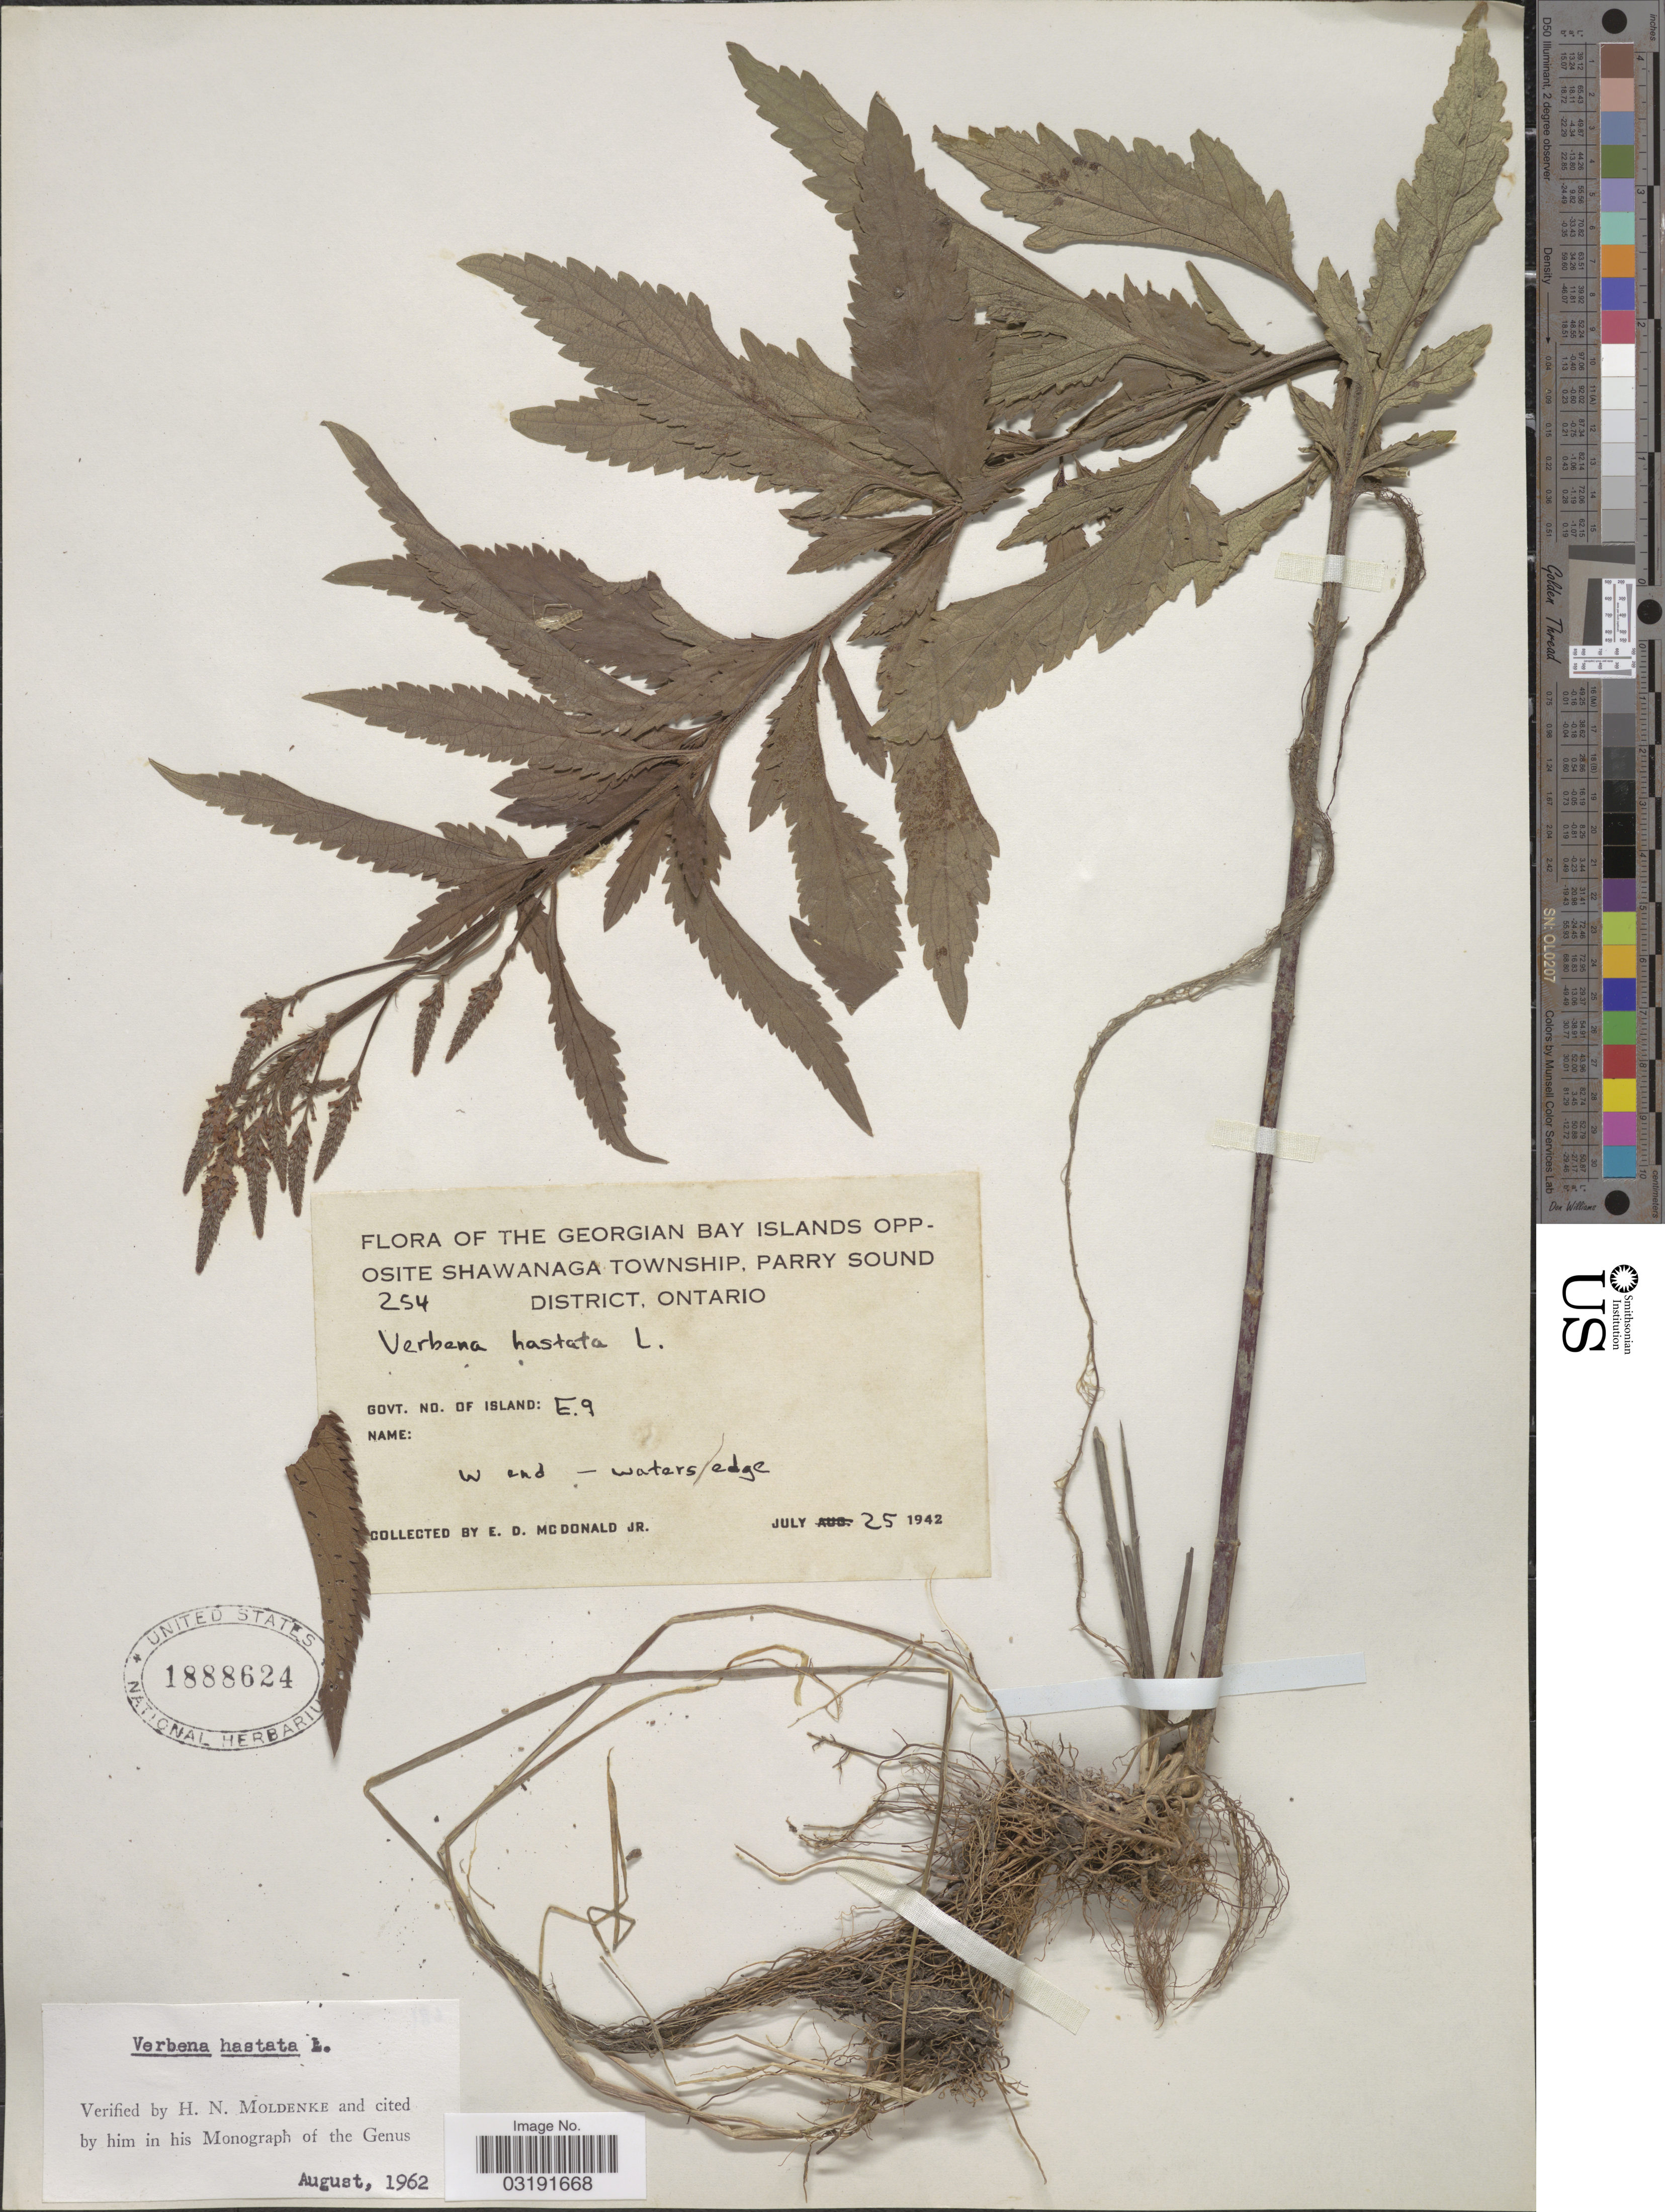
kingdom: Plantae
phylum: Tracheophyta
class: Magnoliopsida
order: Lamiales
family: Verbenaceae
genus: Verbena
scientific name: Verbena hastata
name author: L.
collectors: E. D. McDonald Jr.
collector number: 254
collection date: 1942-07-25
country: Canada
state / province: Ontario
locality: The Georgian Bay Islands Opposite Shawanaga Township, Parry Sound District, Govt. No. of Island: E9, W end.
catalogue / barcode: US 1888624